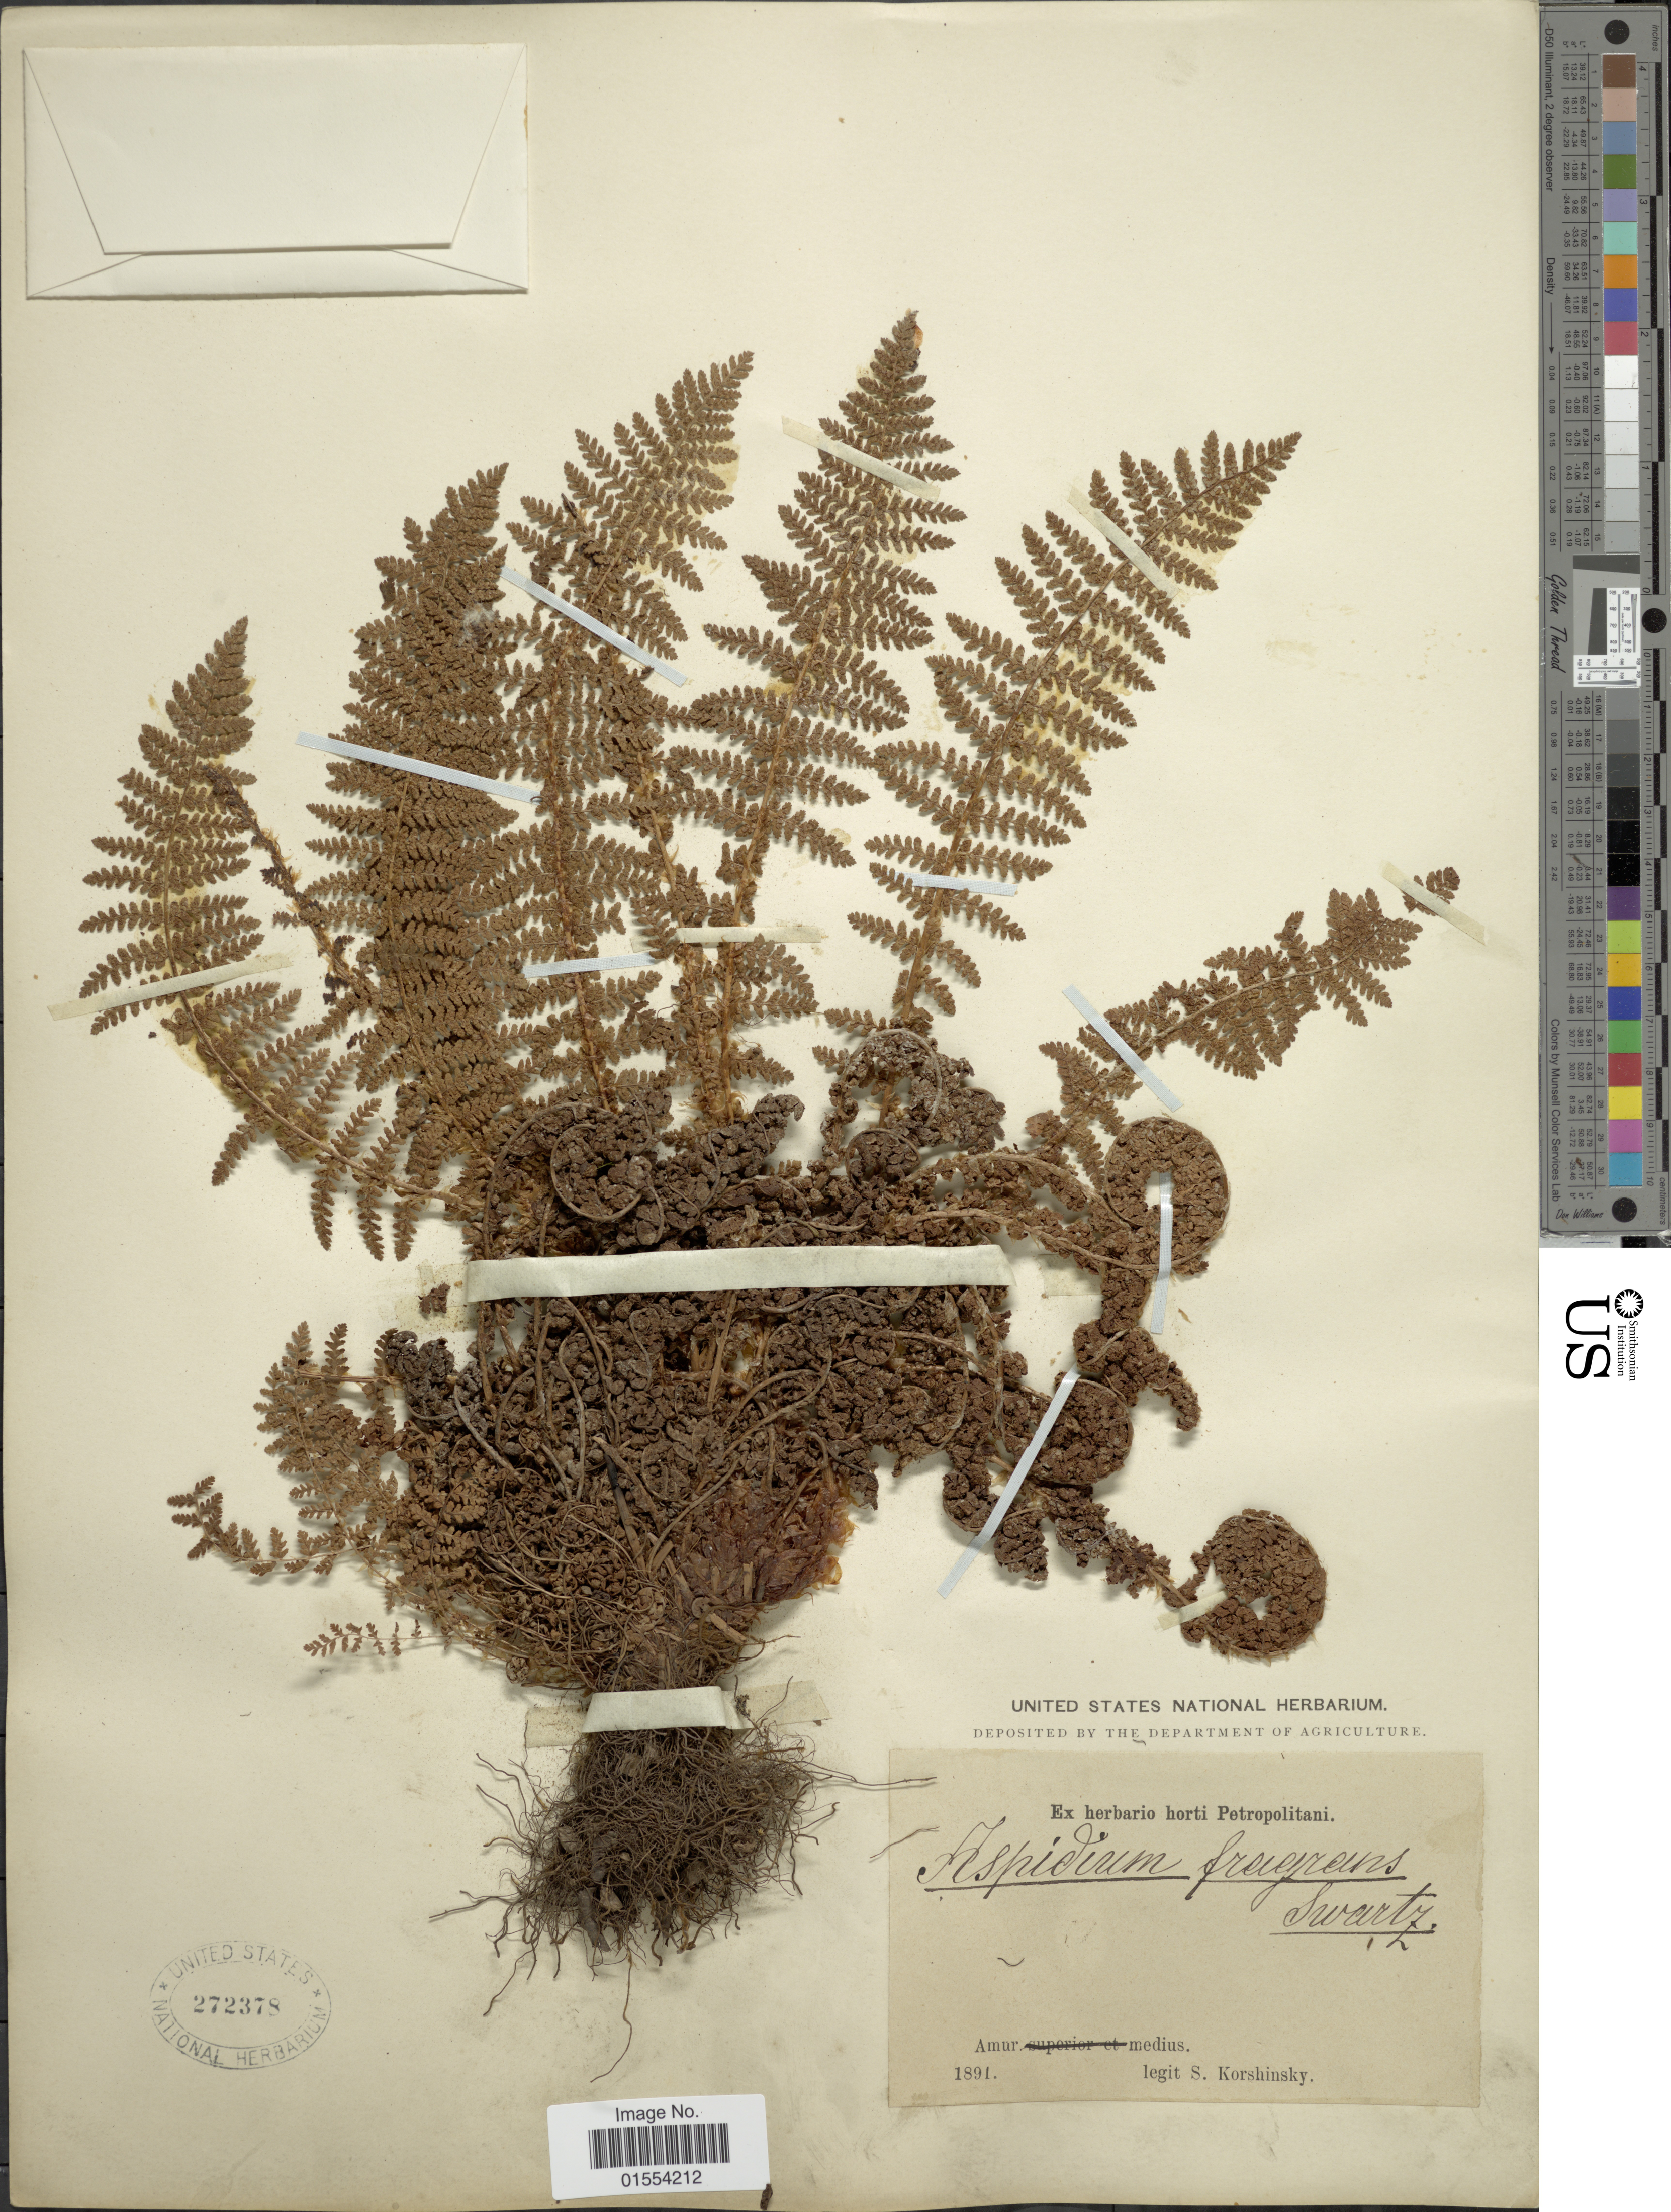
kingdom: Plantae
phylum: Tracheophyta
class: Polypodiopsida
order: Polypodiales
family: Dryopteridaceae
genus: Dryopteris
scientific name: Dryopteris fragrans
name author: (L.) Schott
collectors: S. I. Korshinsky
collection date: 1891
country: Russian Federation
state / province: Amur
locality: Amur medius.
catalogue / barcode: US 272378